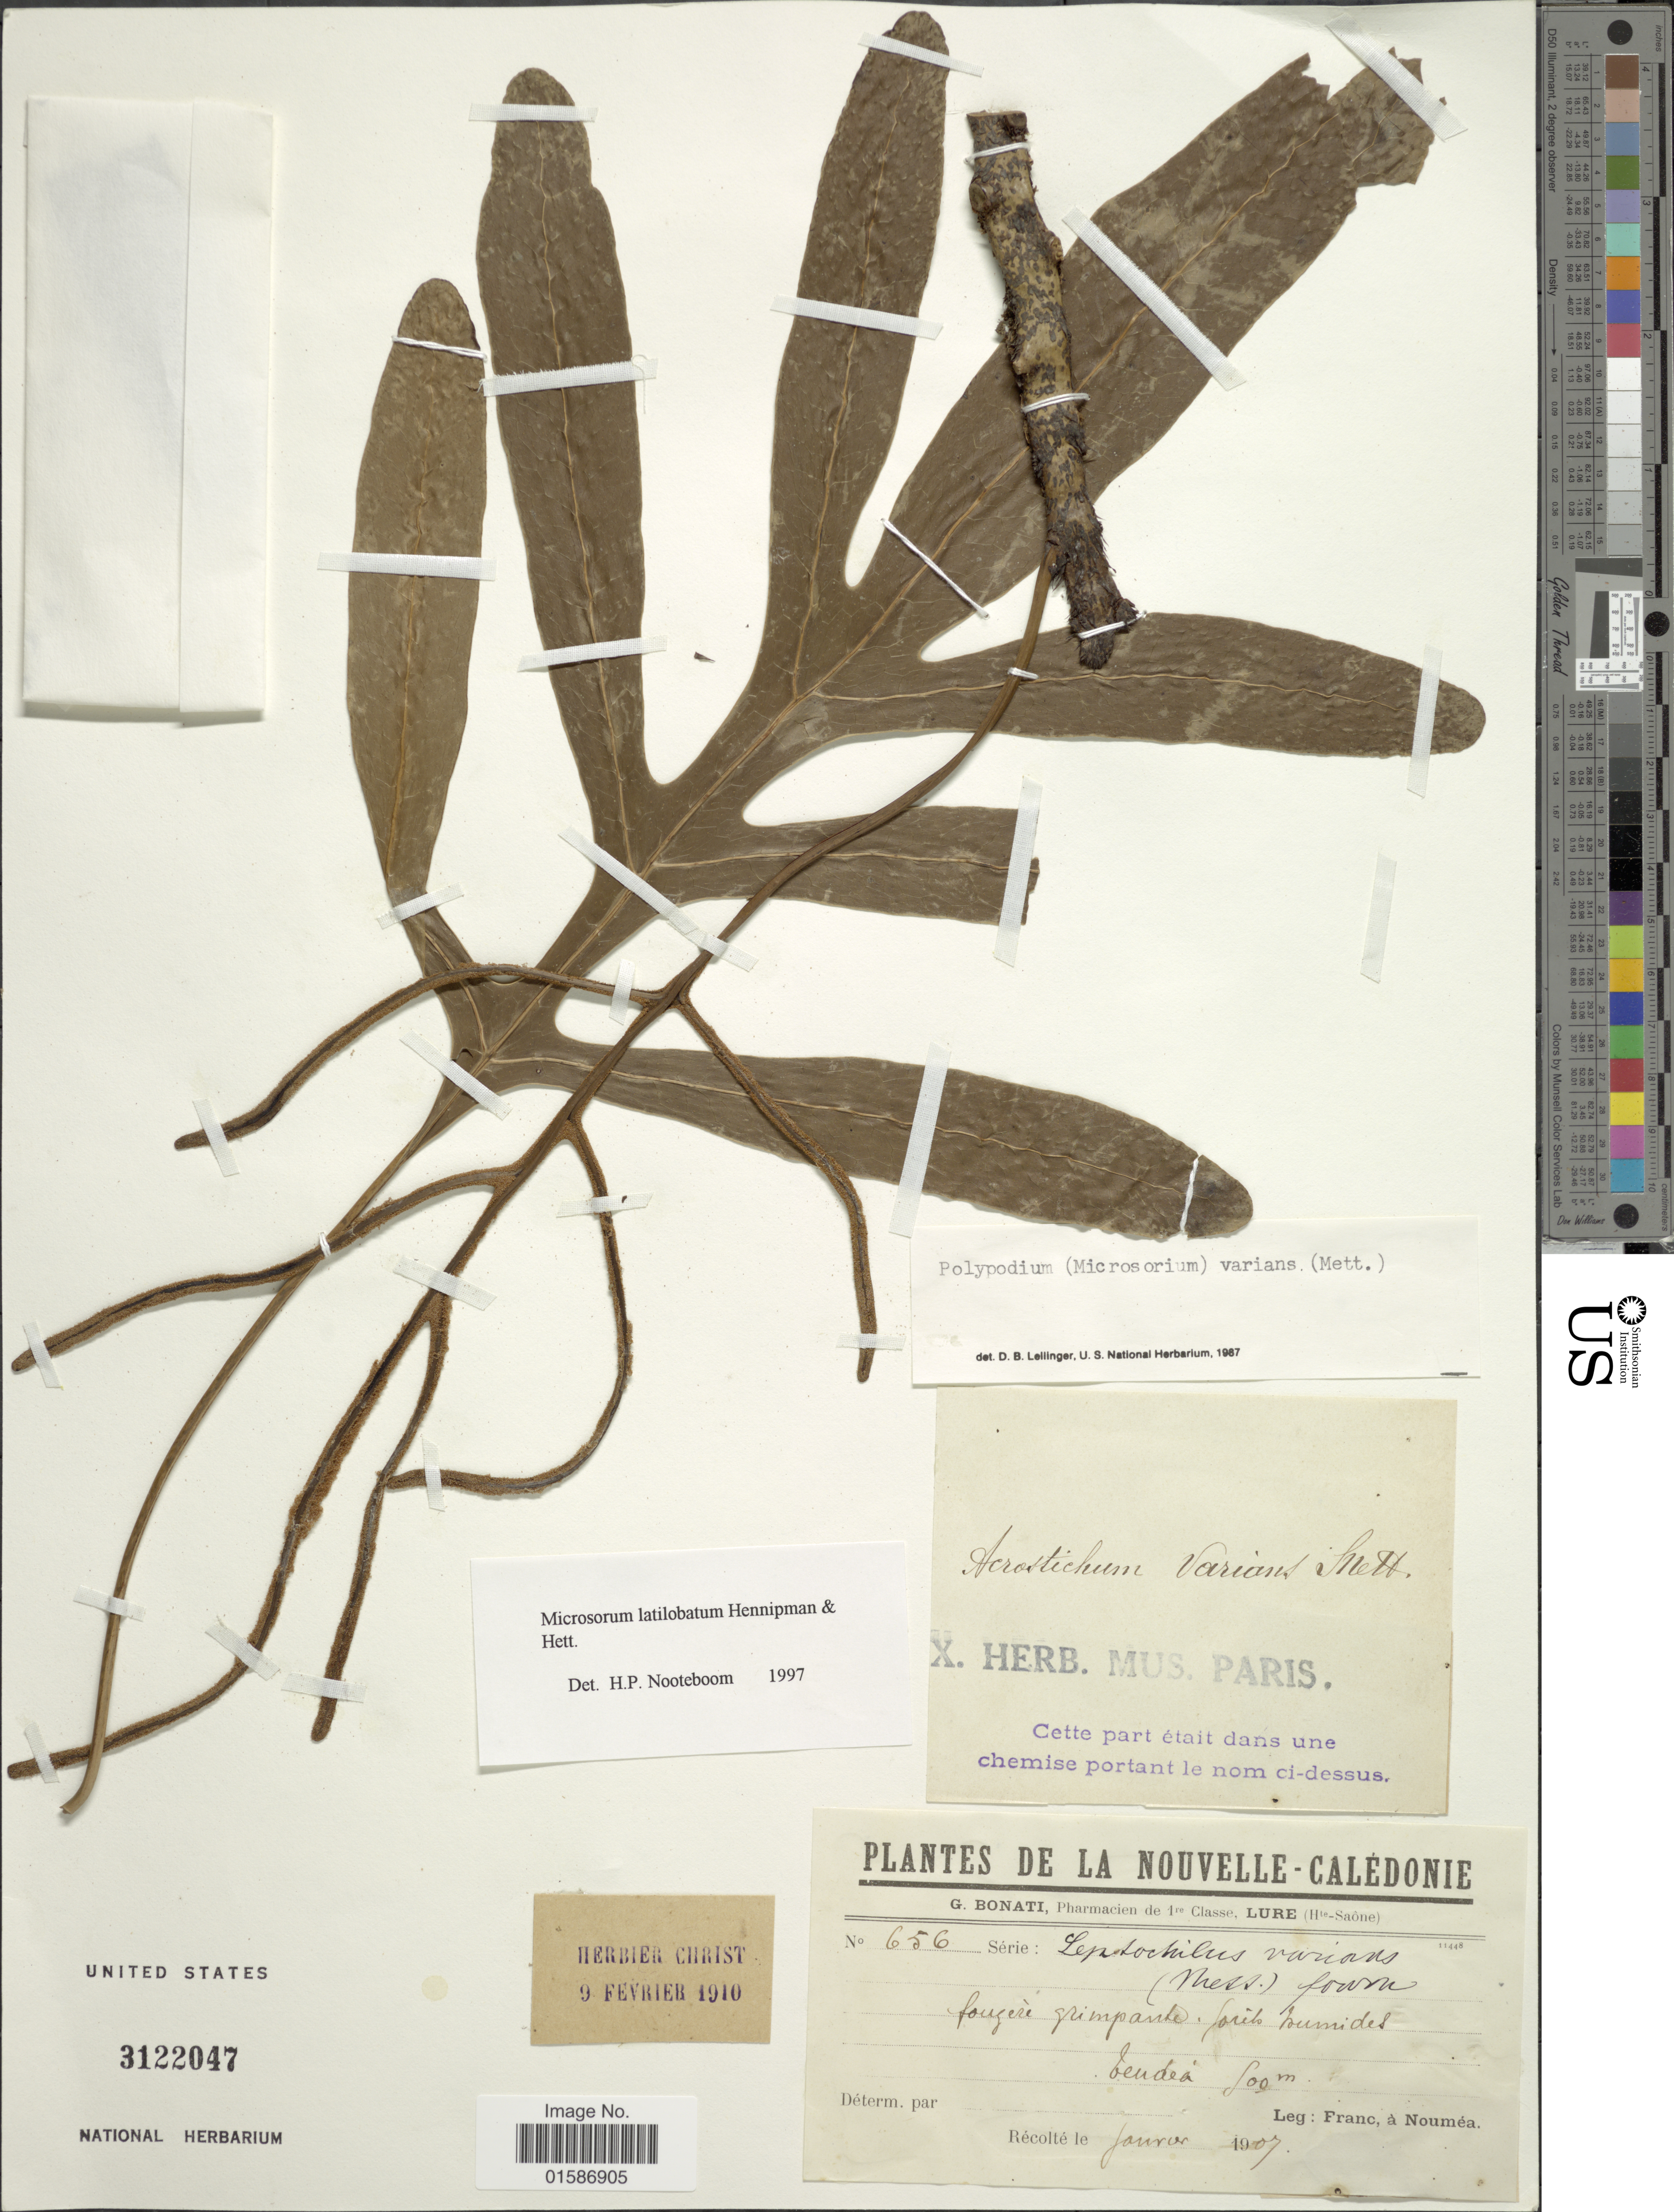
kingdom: Plantae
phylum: Tracheophyta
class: Polypodiopsida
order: Polypodiales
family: Polypodiaceae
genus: Microsorum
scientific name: Microsorum latilobatum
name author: Hennipman & Hett.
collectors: Franc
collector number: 656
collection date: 1907-01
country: New Caledonia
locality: Fougere grimpante forets humidis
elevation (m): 900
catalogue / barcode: US 3122047